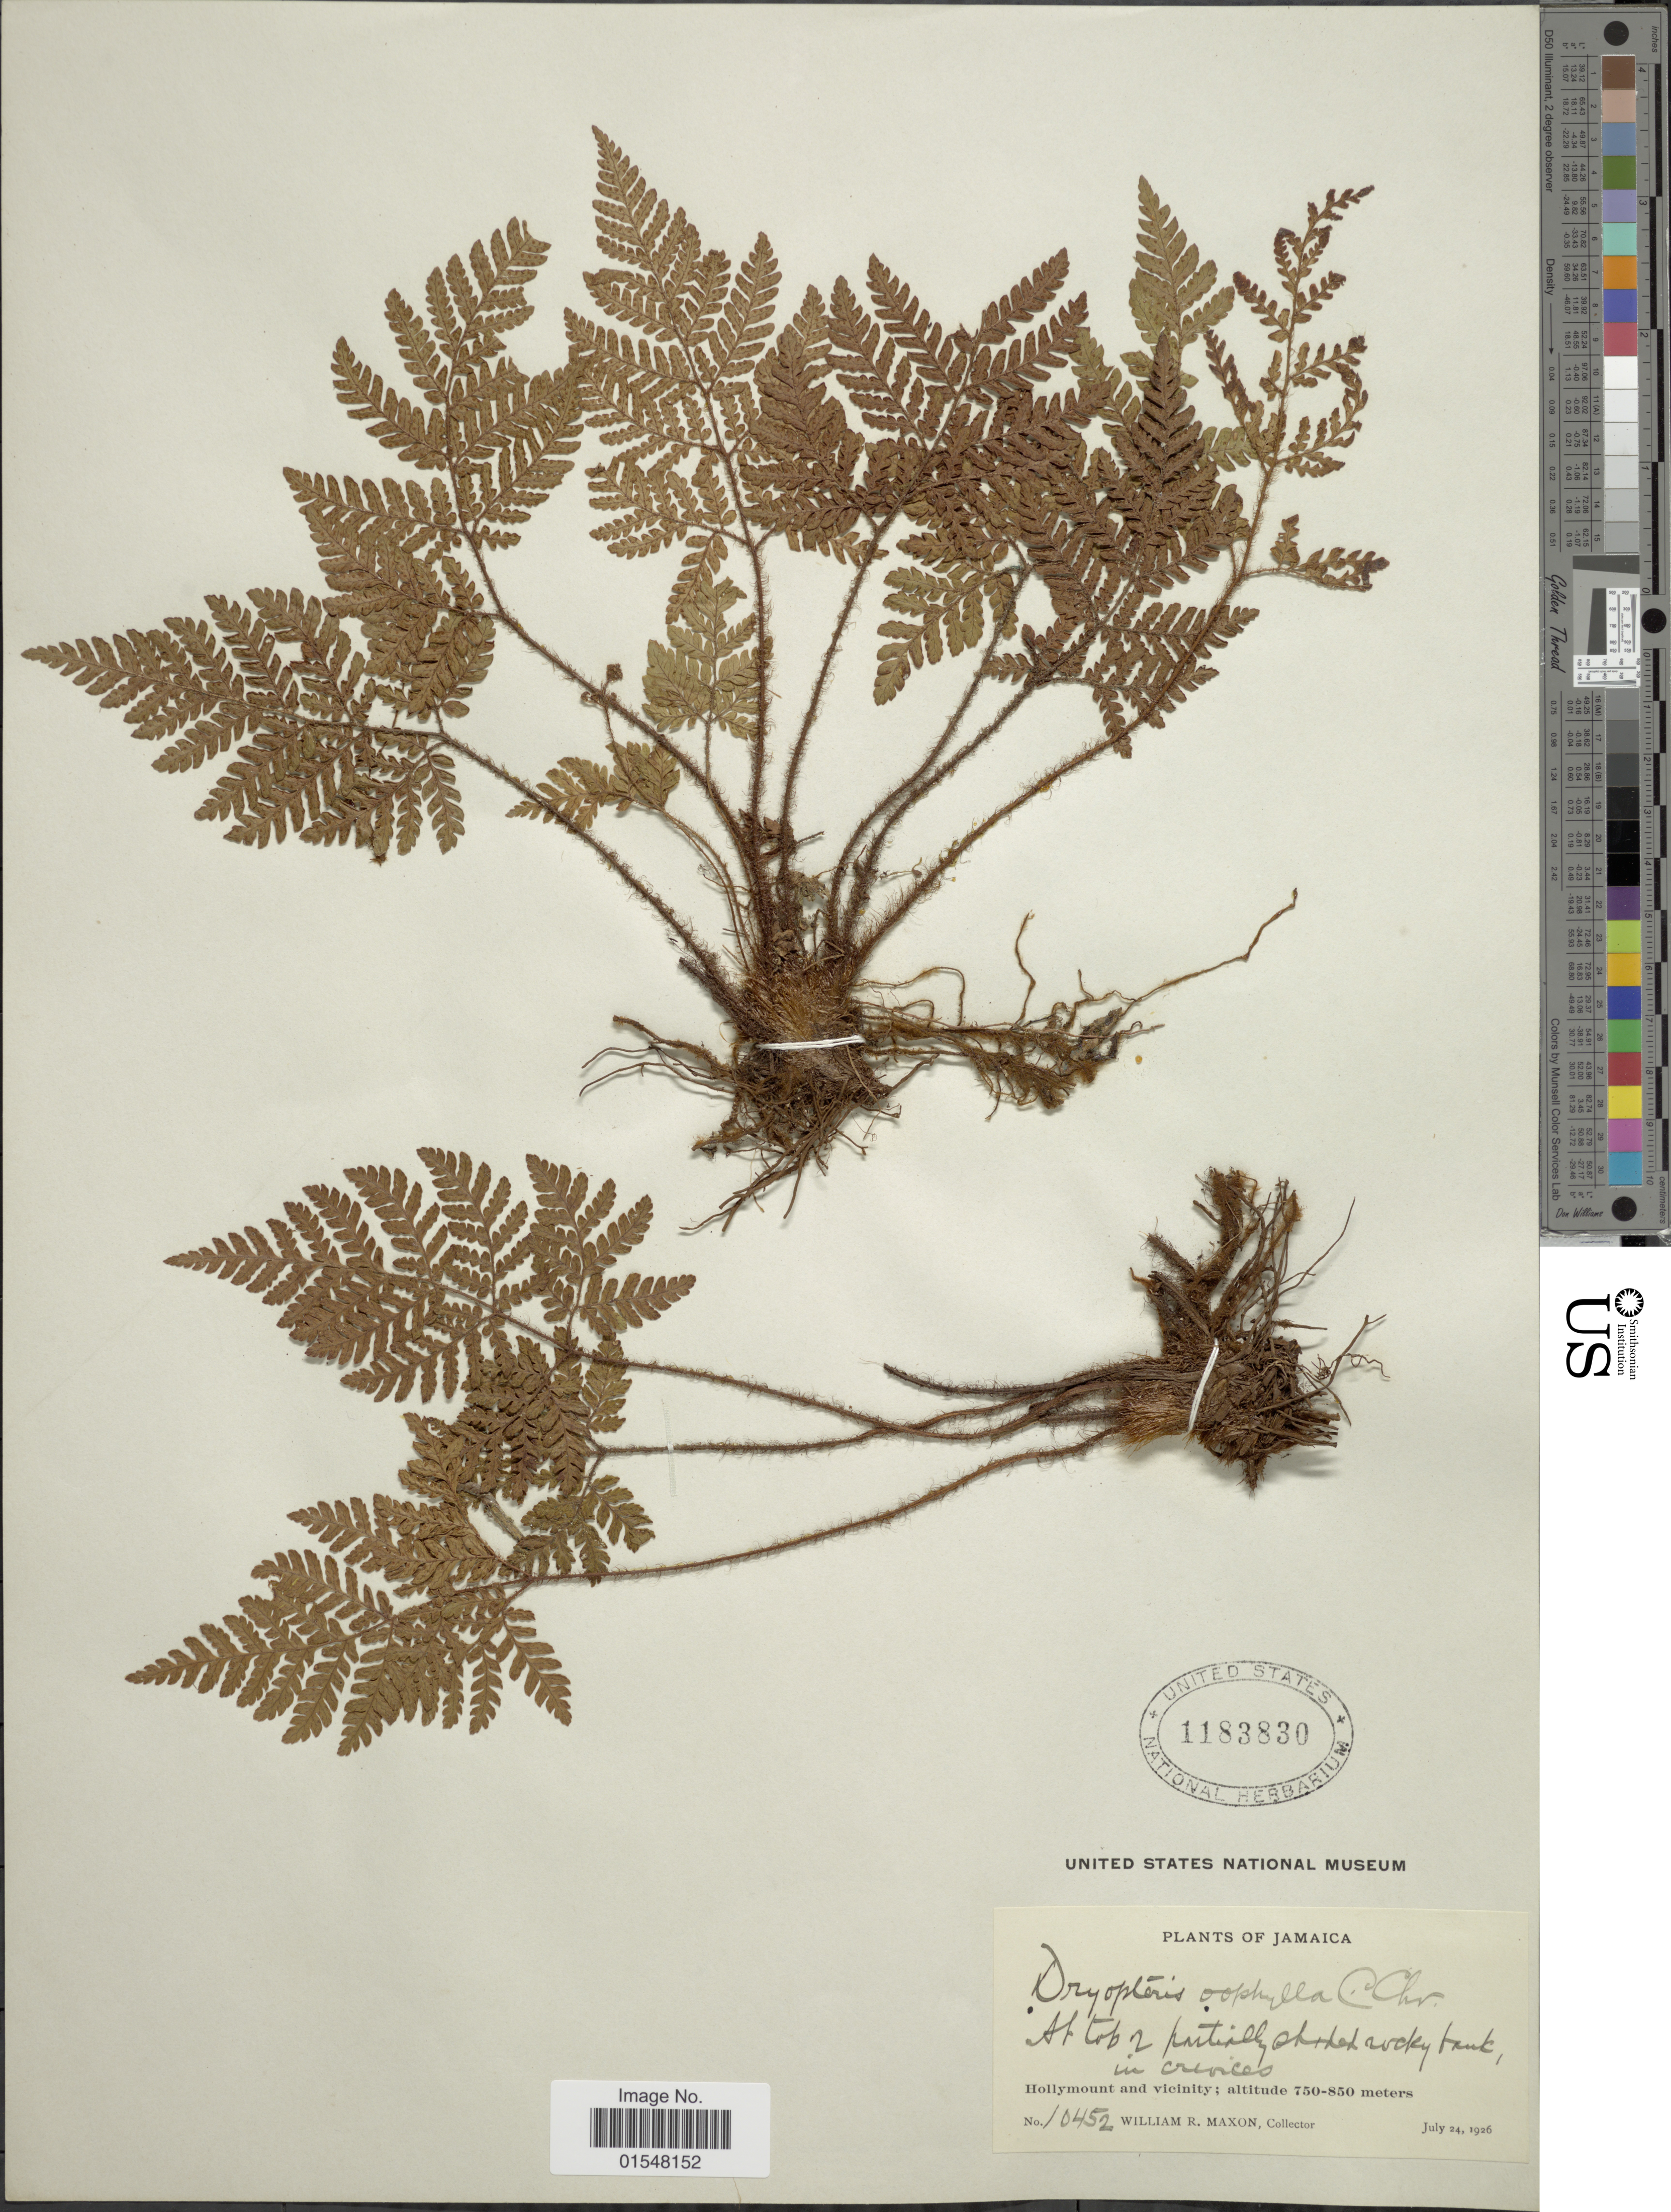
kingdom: Plantae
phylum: Tracheophyta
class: Polypodiopsida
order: Polypodiales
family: Dryopteridaceae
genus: Ctenitis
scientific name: Ctenitis oophylla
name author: (C. Chr.) Ching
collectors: W. R. Maxon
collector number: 10452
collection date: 1926-07-24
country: Jamaica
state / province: Saint Catherine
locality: Holly mount and vicinity, at top of partially shaded rocky bank, in crevices.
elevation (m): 750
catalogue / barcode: US 1183830